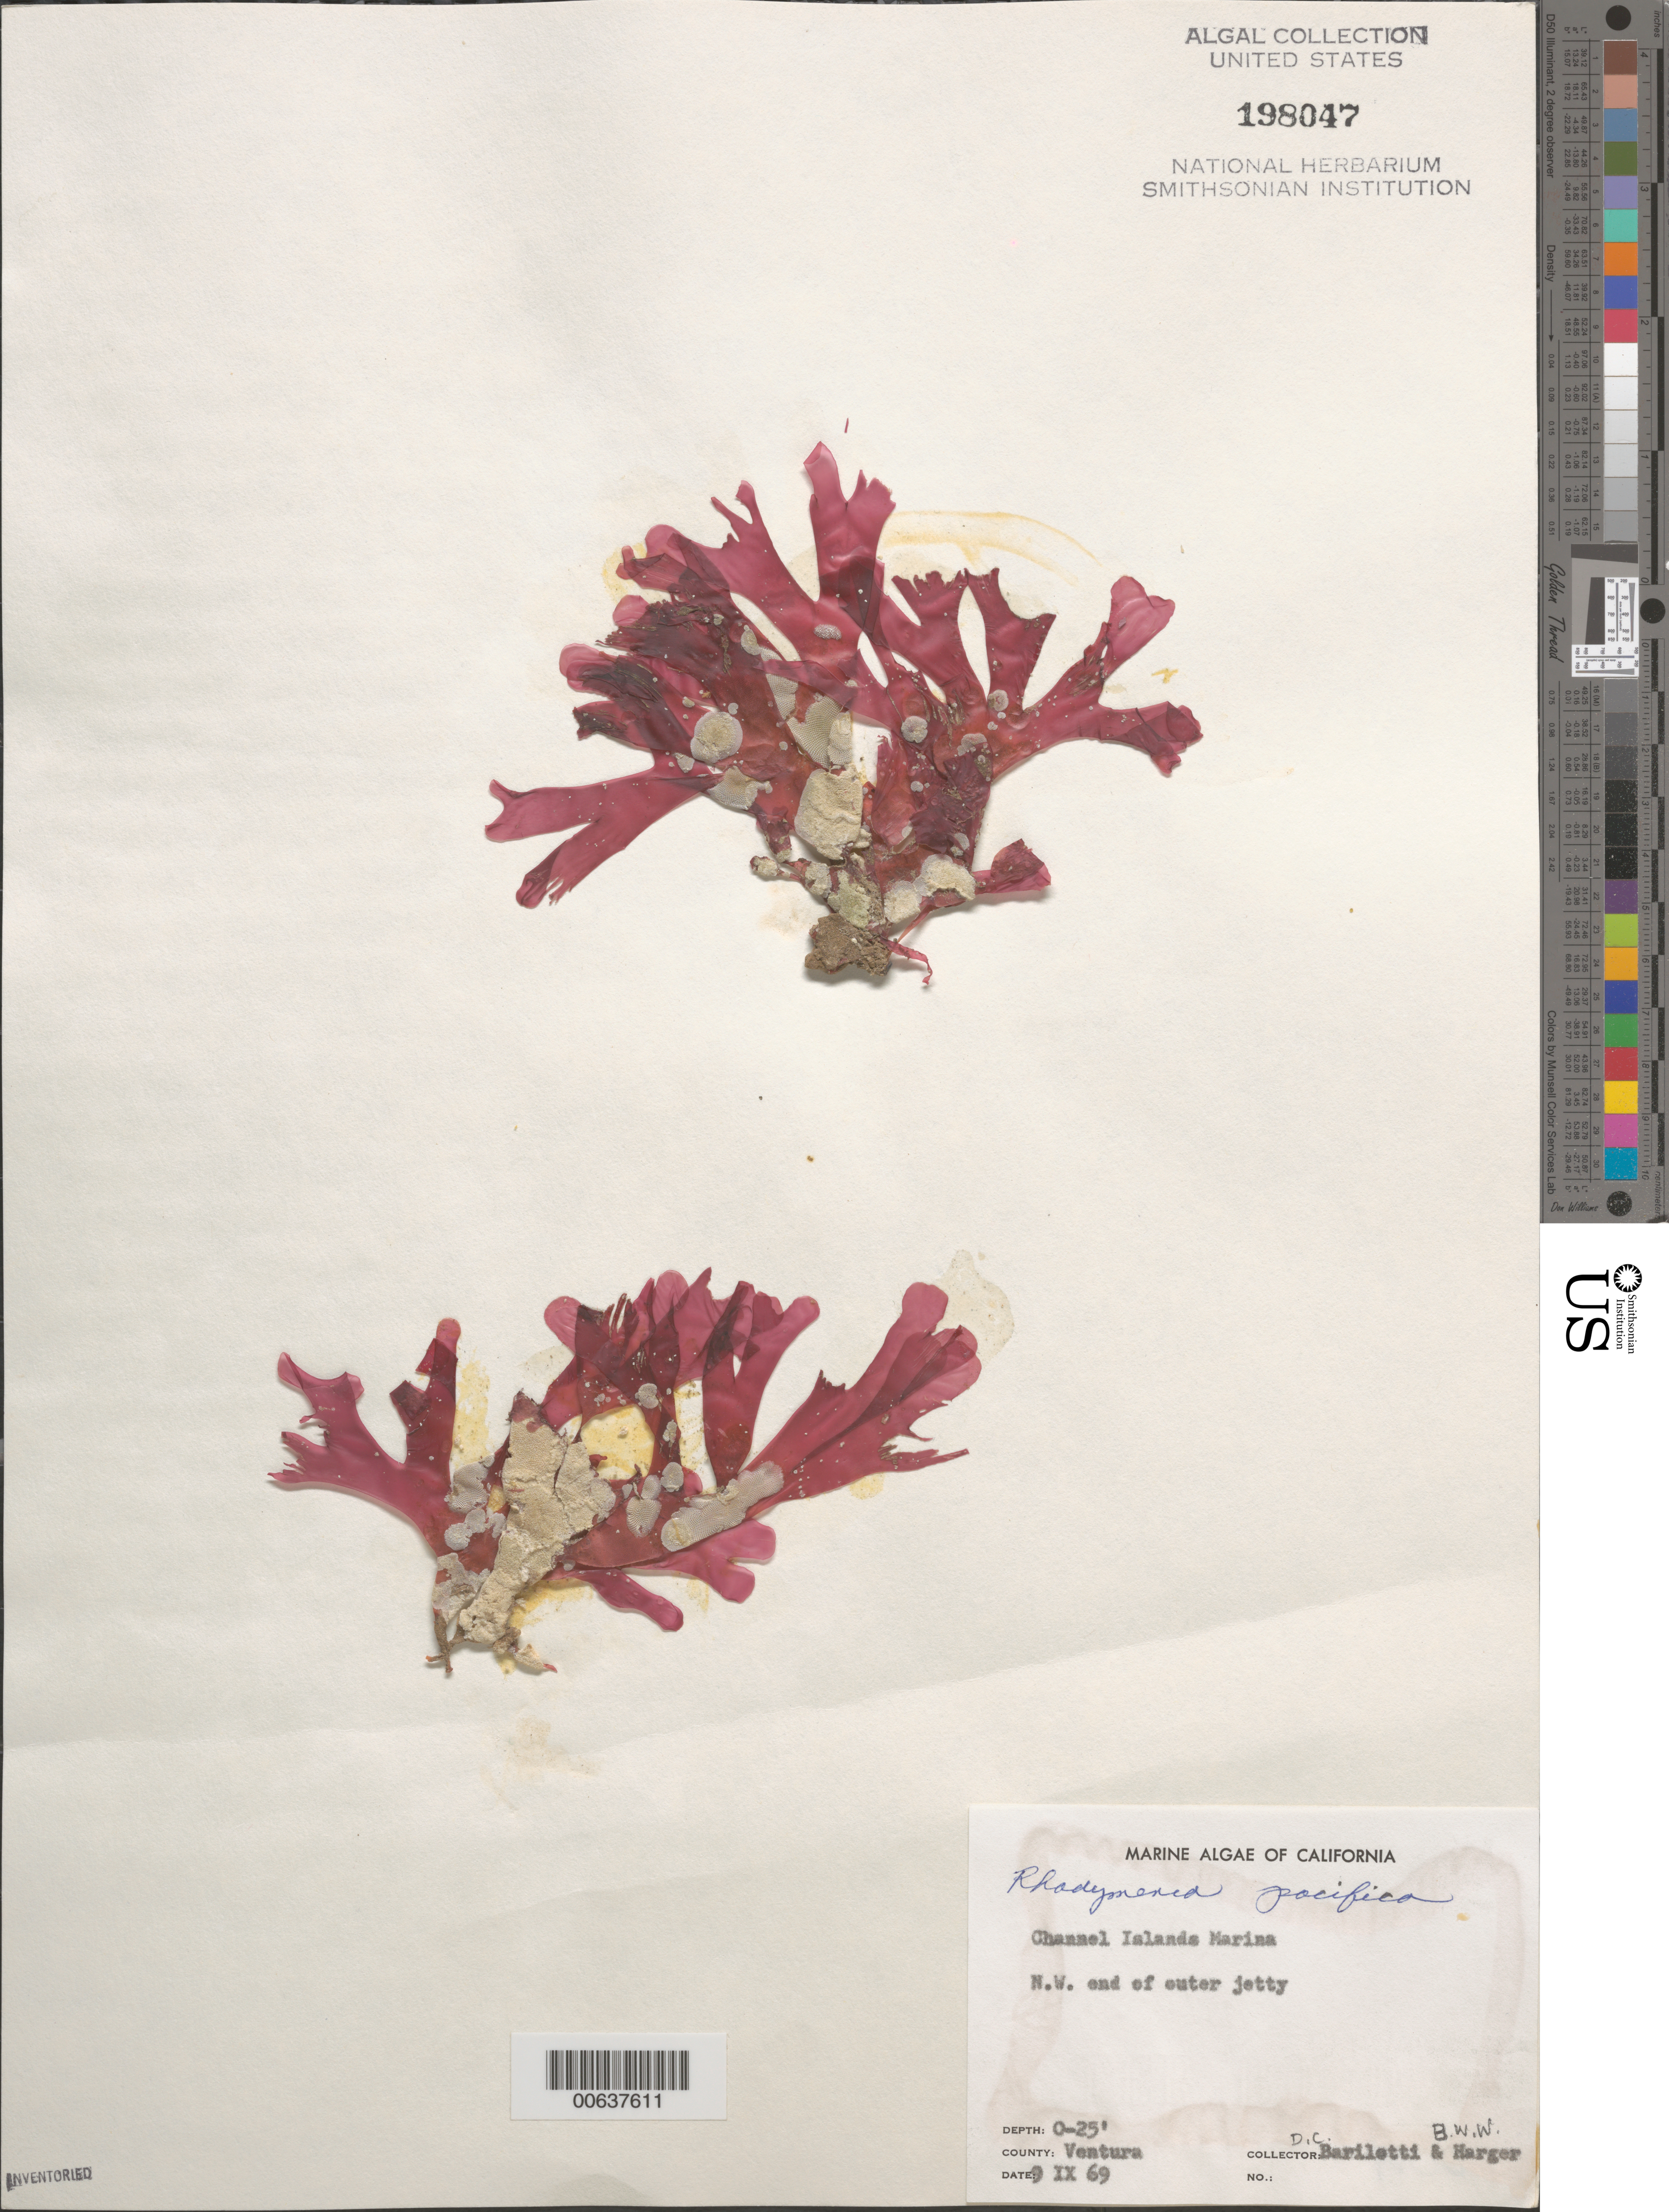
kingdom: Plantae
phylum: Rhodophyta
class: Florideophyceae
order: Rhodymeniales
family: Rhodymeniaceae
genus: Rhodymenia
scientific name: Rhodymenia pacifica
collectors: D. C. Barilotti & B. W. Harger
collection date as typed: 09 Sep 1969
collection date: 1969-09-09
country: United States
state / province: California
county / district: Ventura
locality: Channel Islands Marina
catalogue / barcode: US 198047